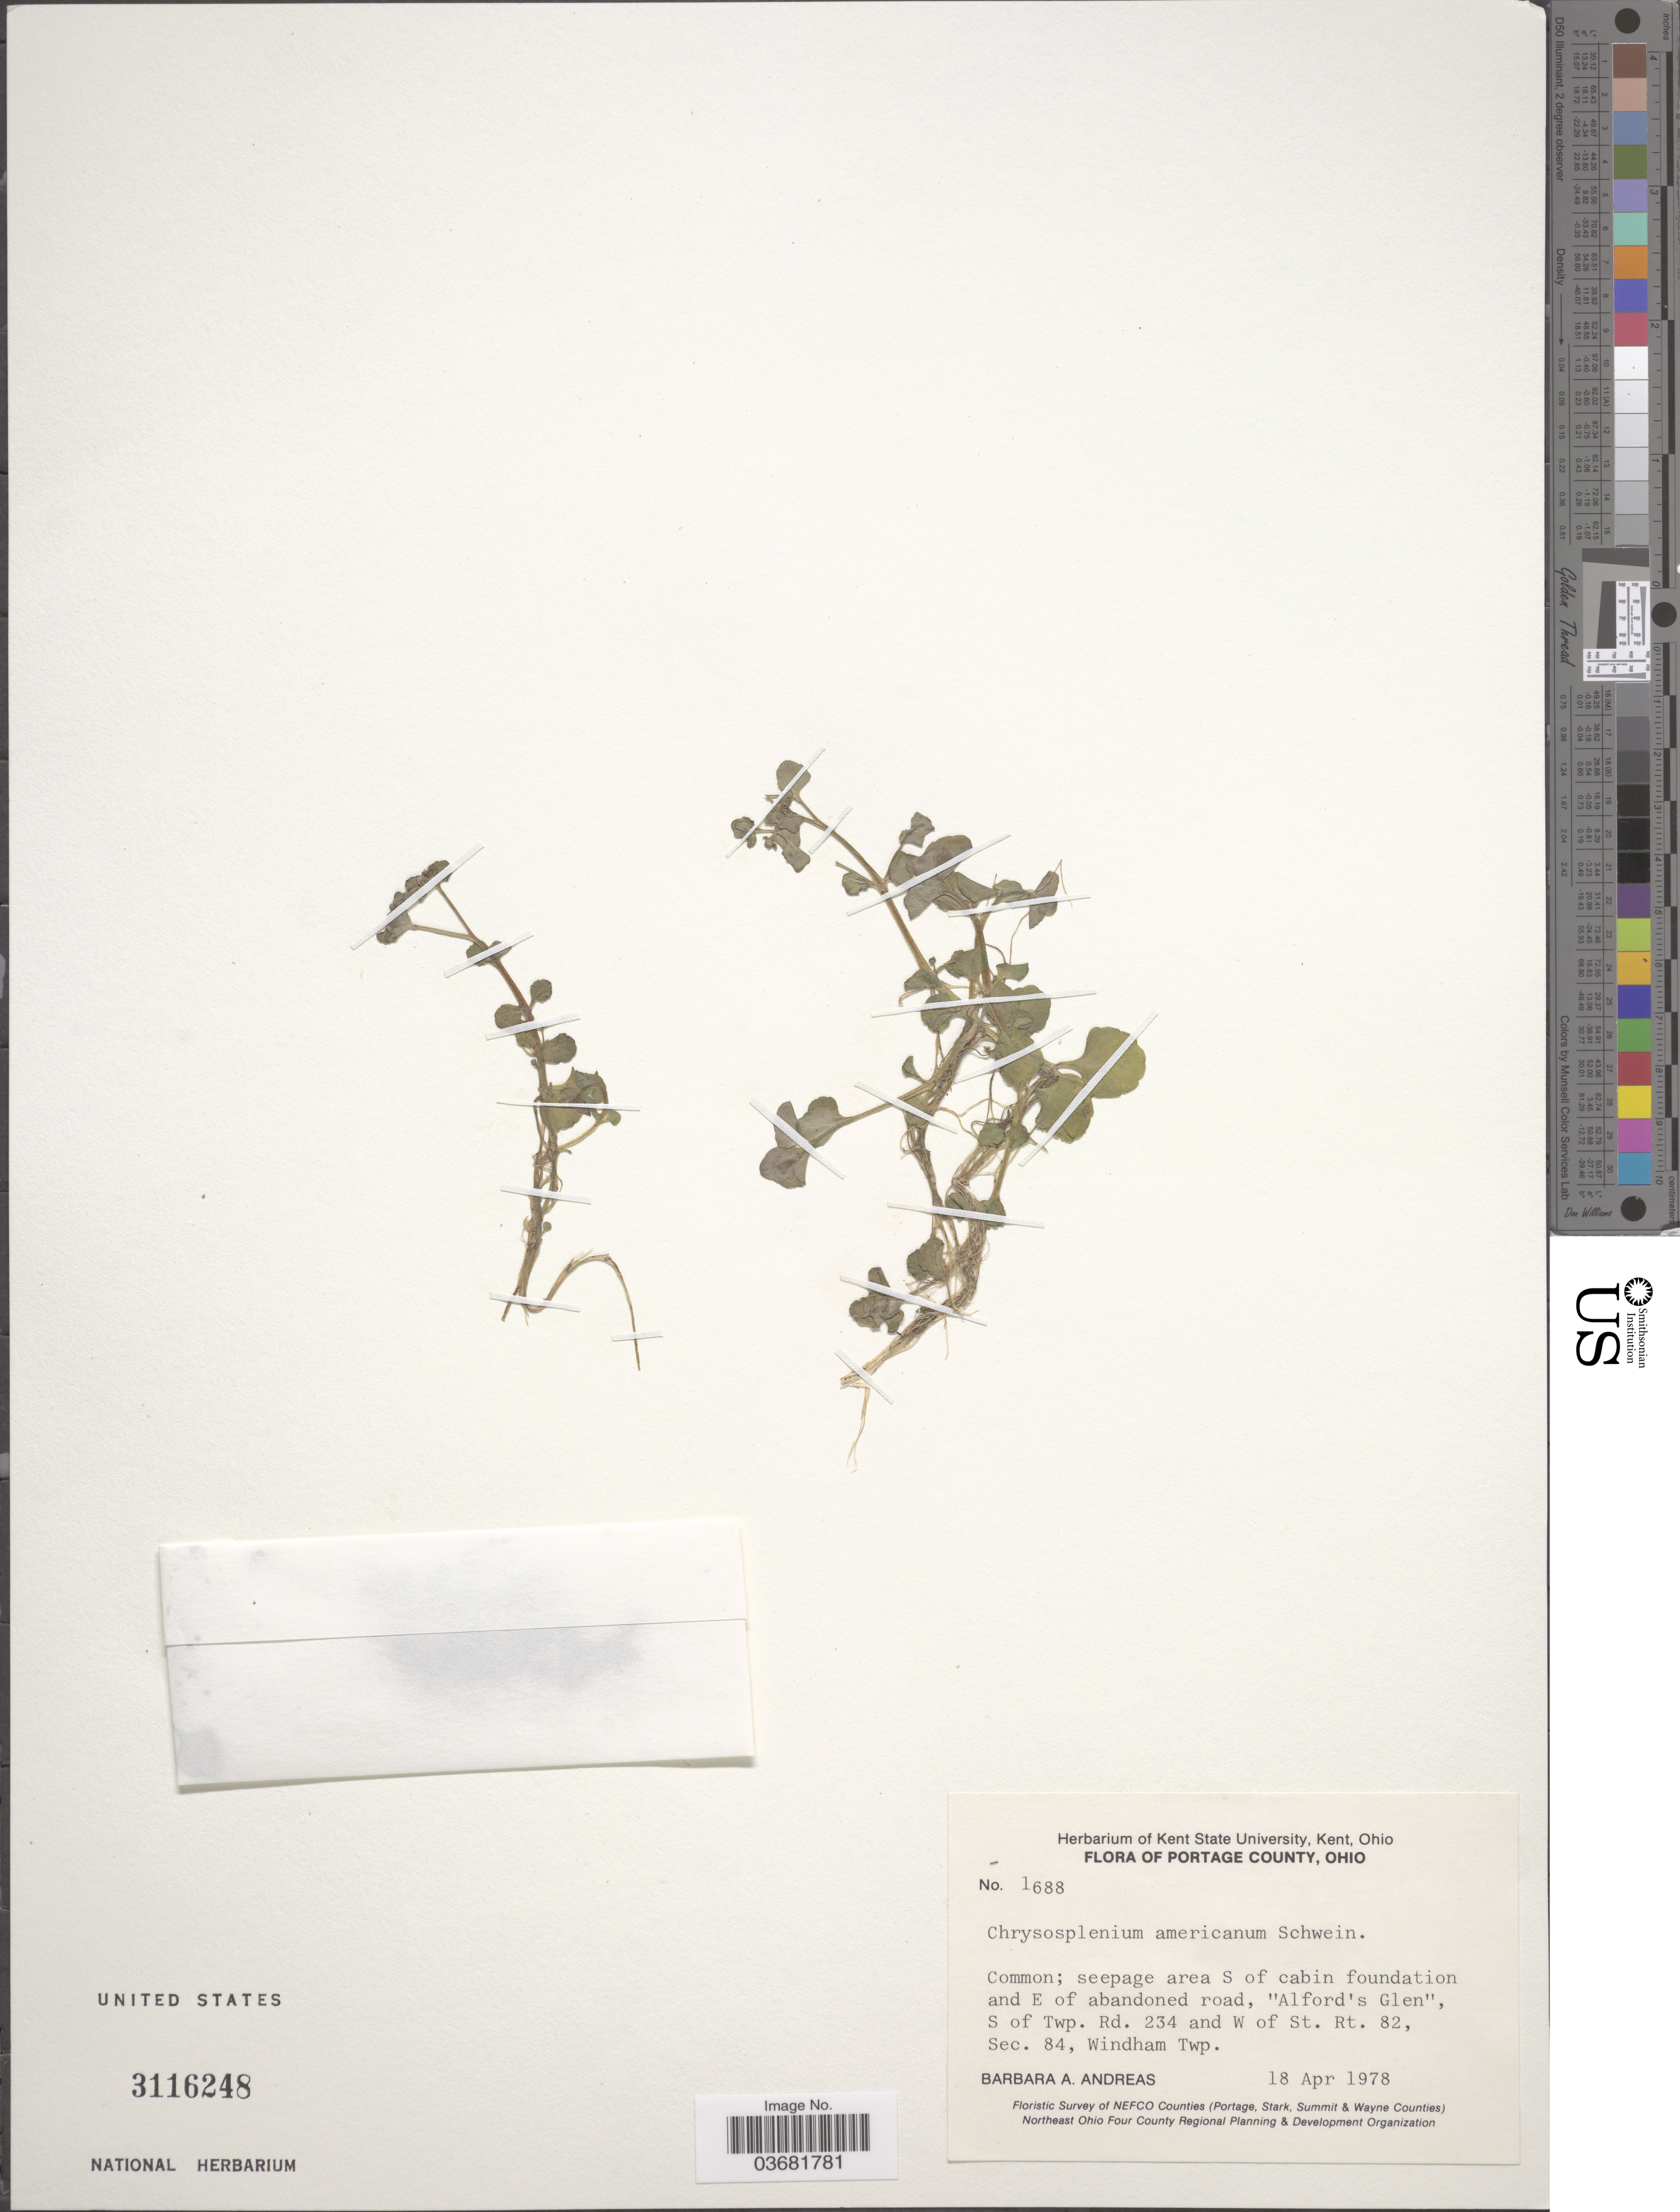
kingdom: Plantae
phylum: Tracheophyta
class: Magnoliopsida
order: Saxifragales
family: Saxifragaceae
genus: Chrysosplenium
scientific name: Chrysosplenium americanum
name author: Schwein.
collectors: B. A. Andreas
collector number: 1688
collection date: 1978-04-18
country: United States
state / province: Ohio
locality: Portage County. Seepage area S of cabin foundation and E of abandoned road, "Alford's Glen", S of Twp. Rd. 234 and W of St. Rt. 82, Sec. 84, Windham Twp. Floristic Survey of NEFCO Counties (Portage, Stark, Summit & Wayne Counties).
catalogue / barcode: US 3116248